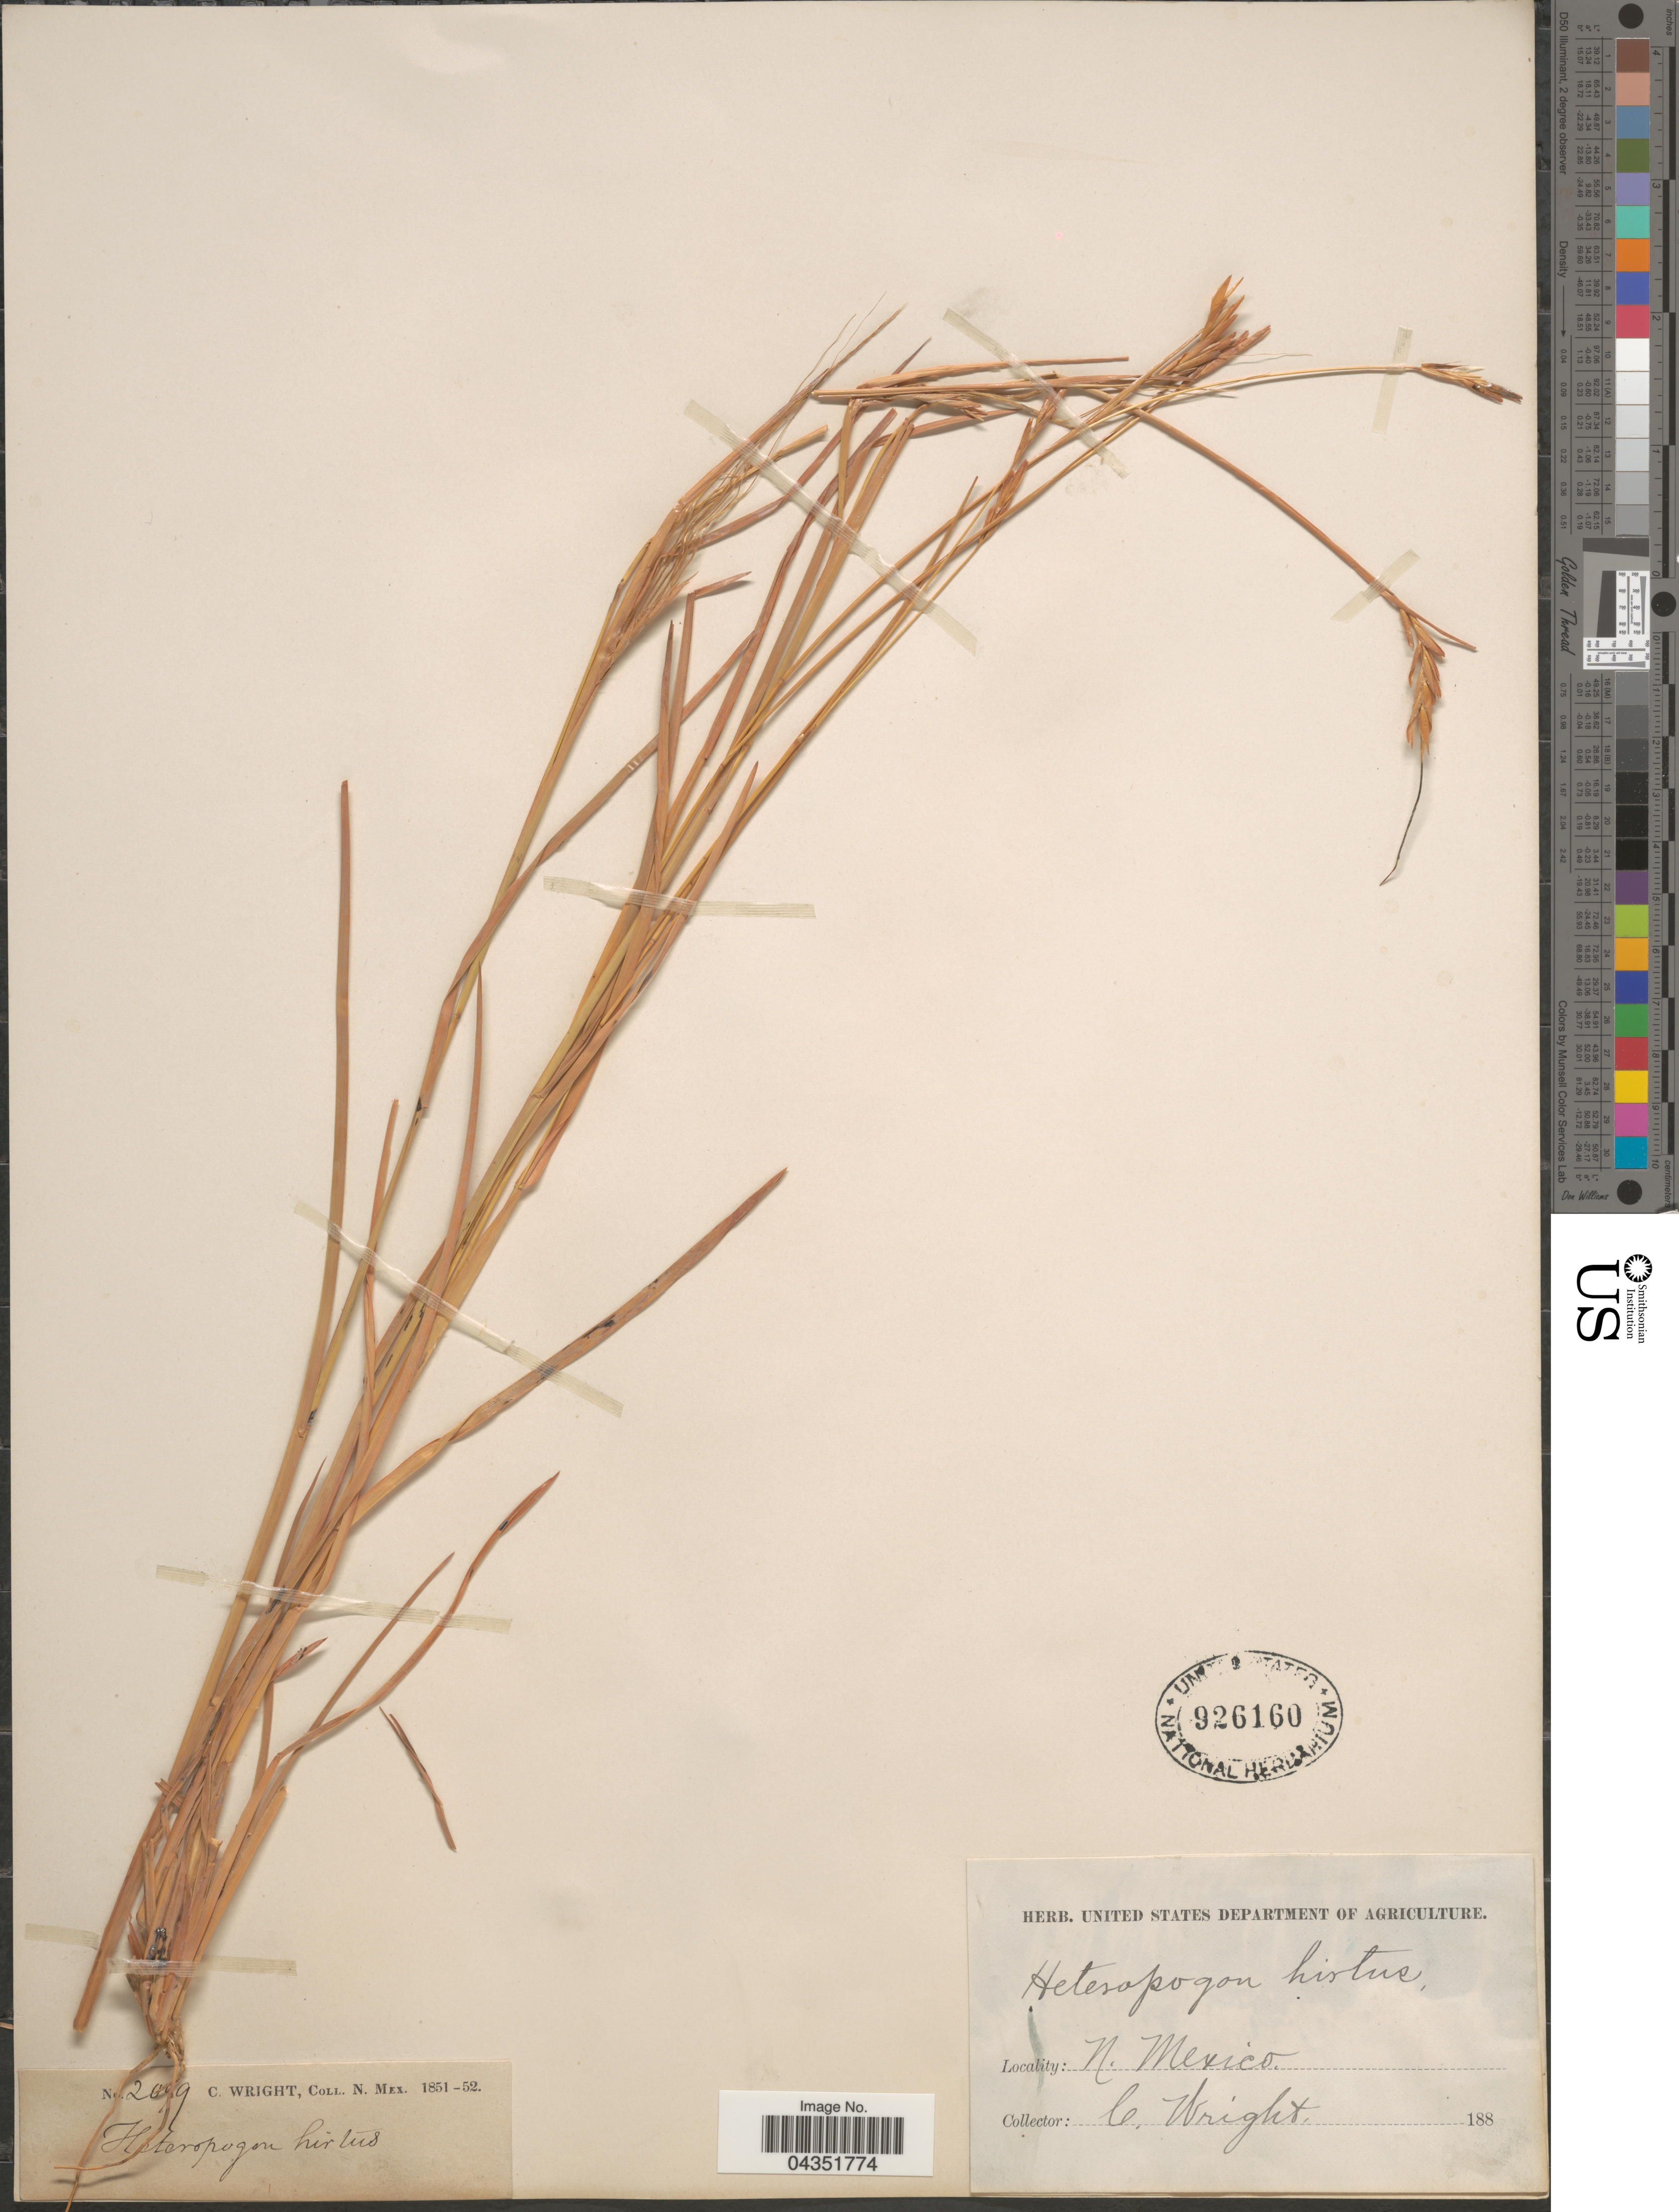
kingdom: Plantae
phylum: Tracheophyta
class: Liliopsida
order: Poales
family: Poaceae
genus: Heteropogon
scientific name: Heteropogon contortus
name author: (L.) P. Beauv. ex Roem. & Schult.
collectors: C. Wright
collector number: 20!9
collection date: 1851/1852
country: United States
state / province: New Mexico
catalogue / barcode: US 926160